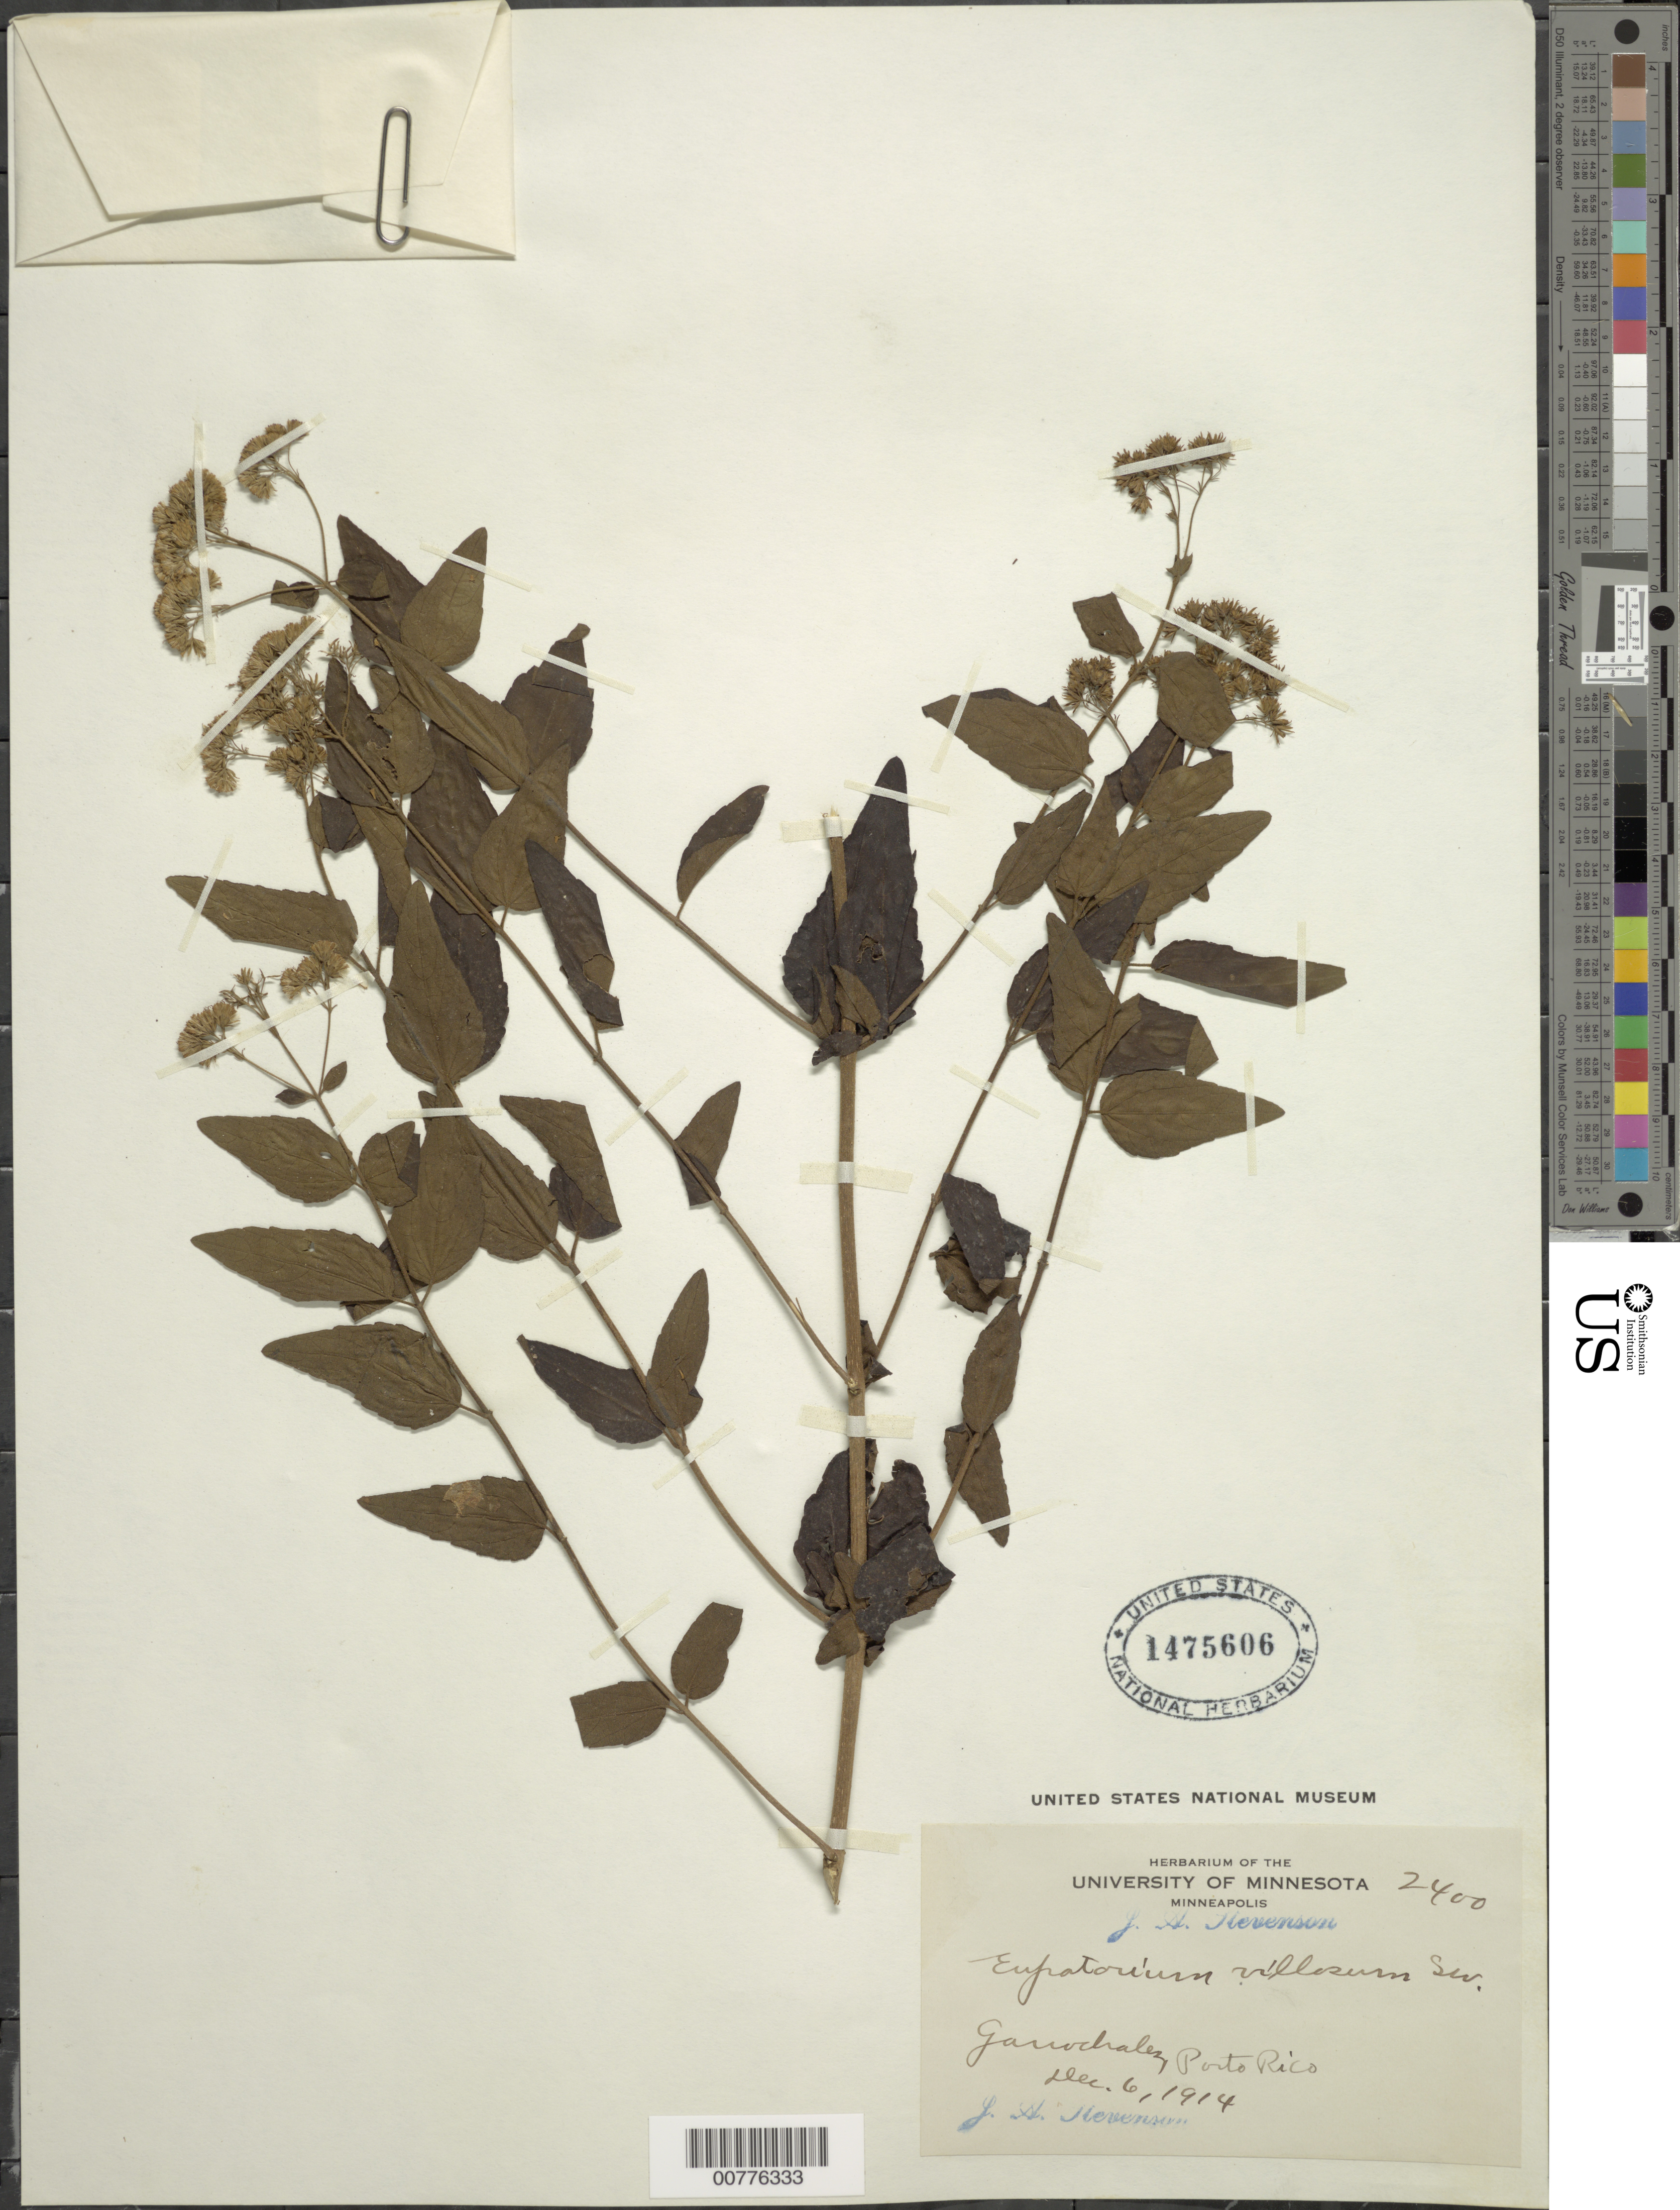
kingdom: Plantae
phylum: Tracheophyta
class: Magnoliopsida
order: Asterales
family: Asteraceae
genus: Koanophyllon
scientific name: Koanophyllon villosum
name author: (Sw.) R.M. King & H. Rob.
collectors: J. Stevenson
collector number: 2400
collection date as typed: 06 Dec 1914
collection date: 1914-12-06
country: Puerto Rico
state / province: Arecibo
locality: Garrochales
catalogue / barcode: US 1475606